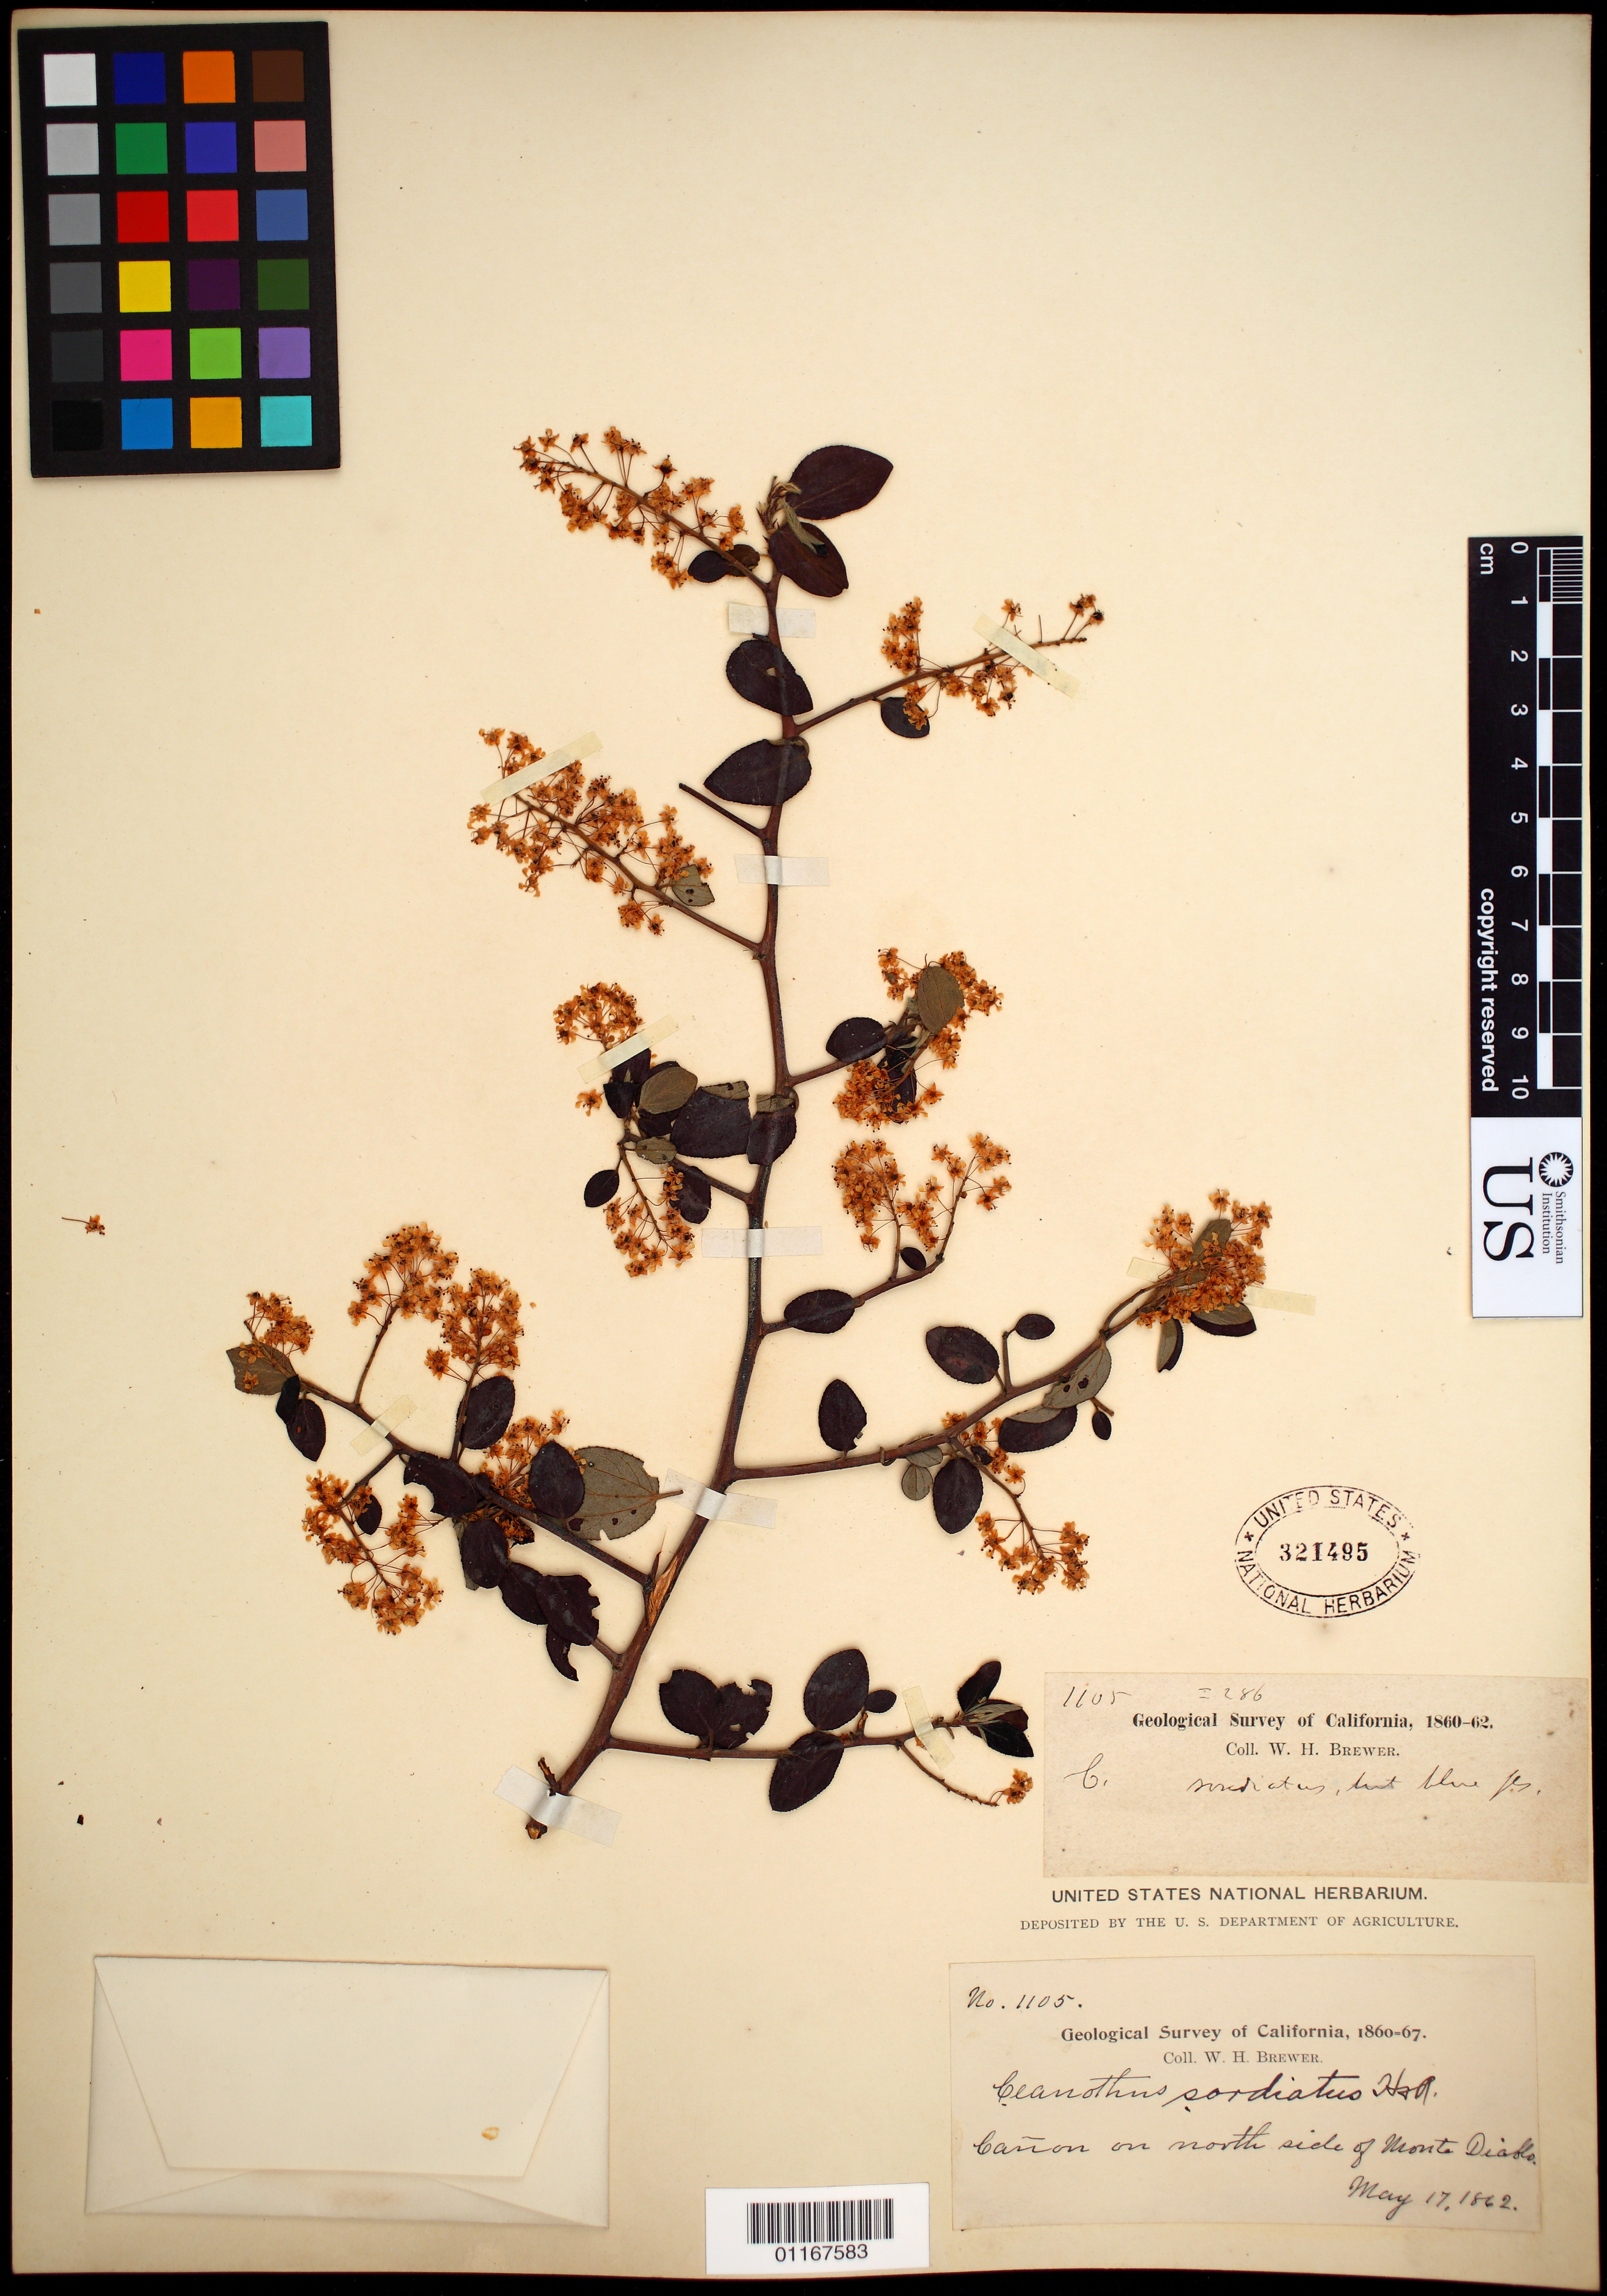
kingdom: Plantae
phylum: Tracheophyta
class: Magnoliopsida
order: Rosales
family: Rhamnaceae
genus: Ceanothus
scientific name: Ceanothus sorediatus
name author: Hook. & Arn.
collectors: W. H. Brewer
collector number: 1105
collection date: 1862-05-17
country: United States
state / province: California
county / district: Contra Costa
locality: North of Monte Diablo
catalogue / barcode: US 321495